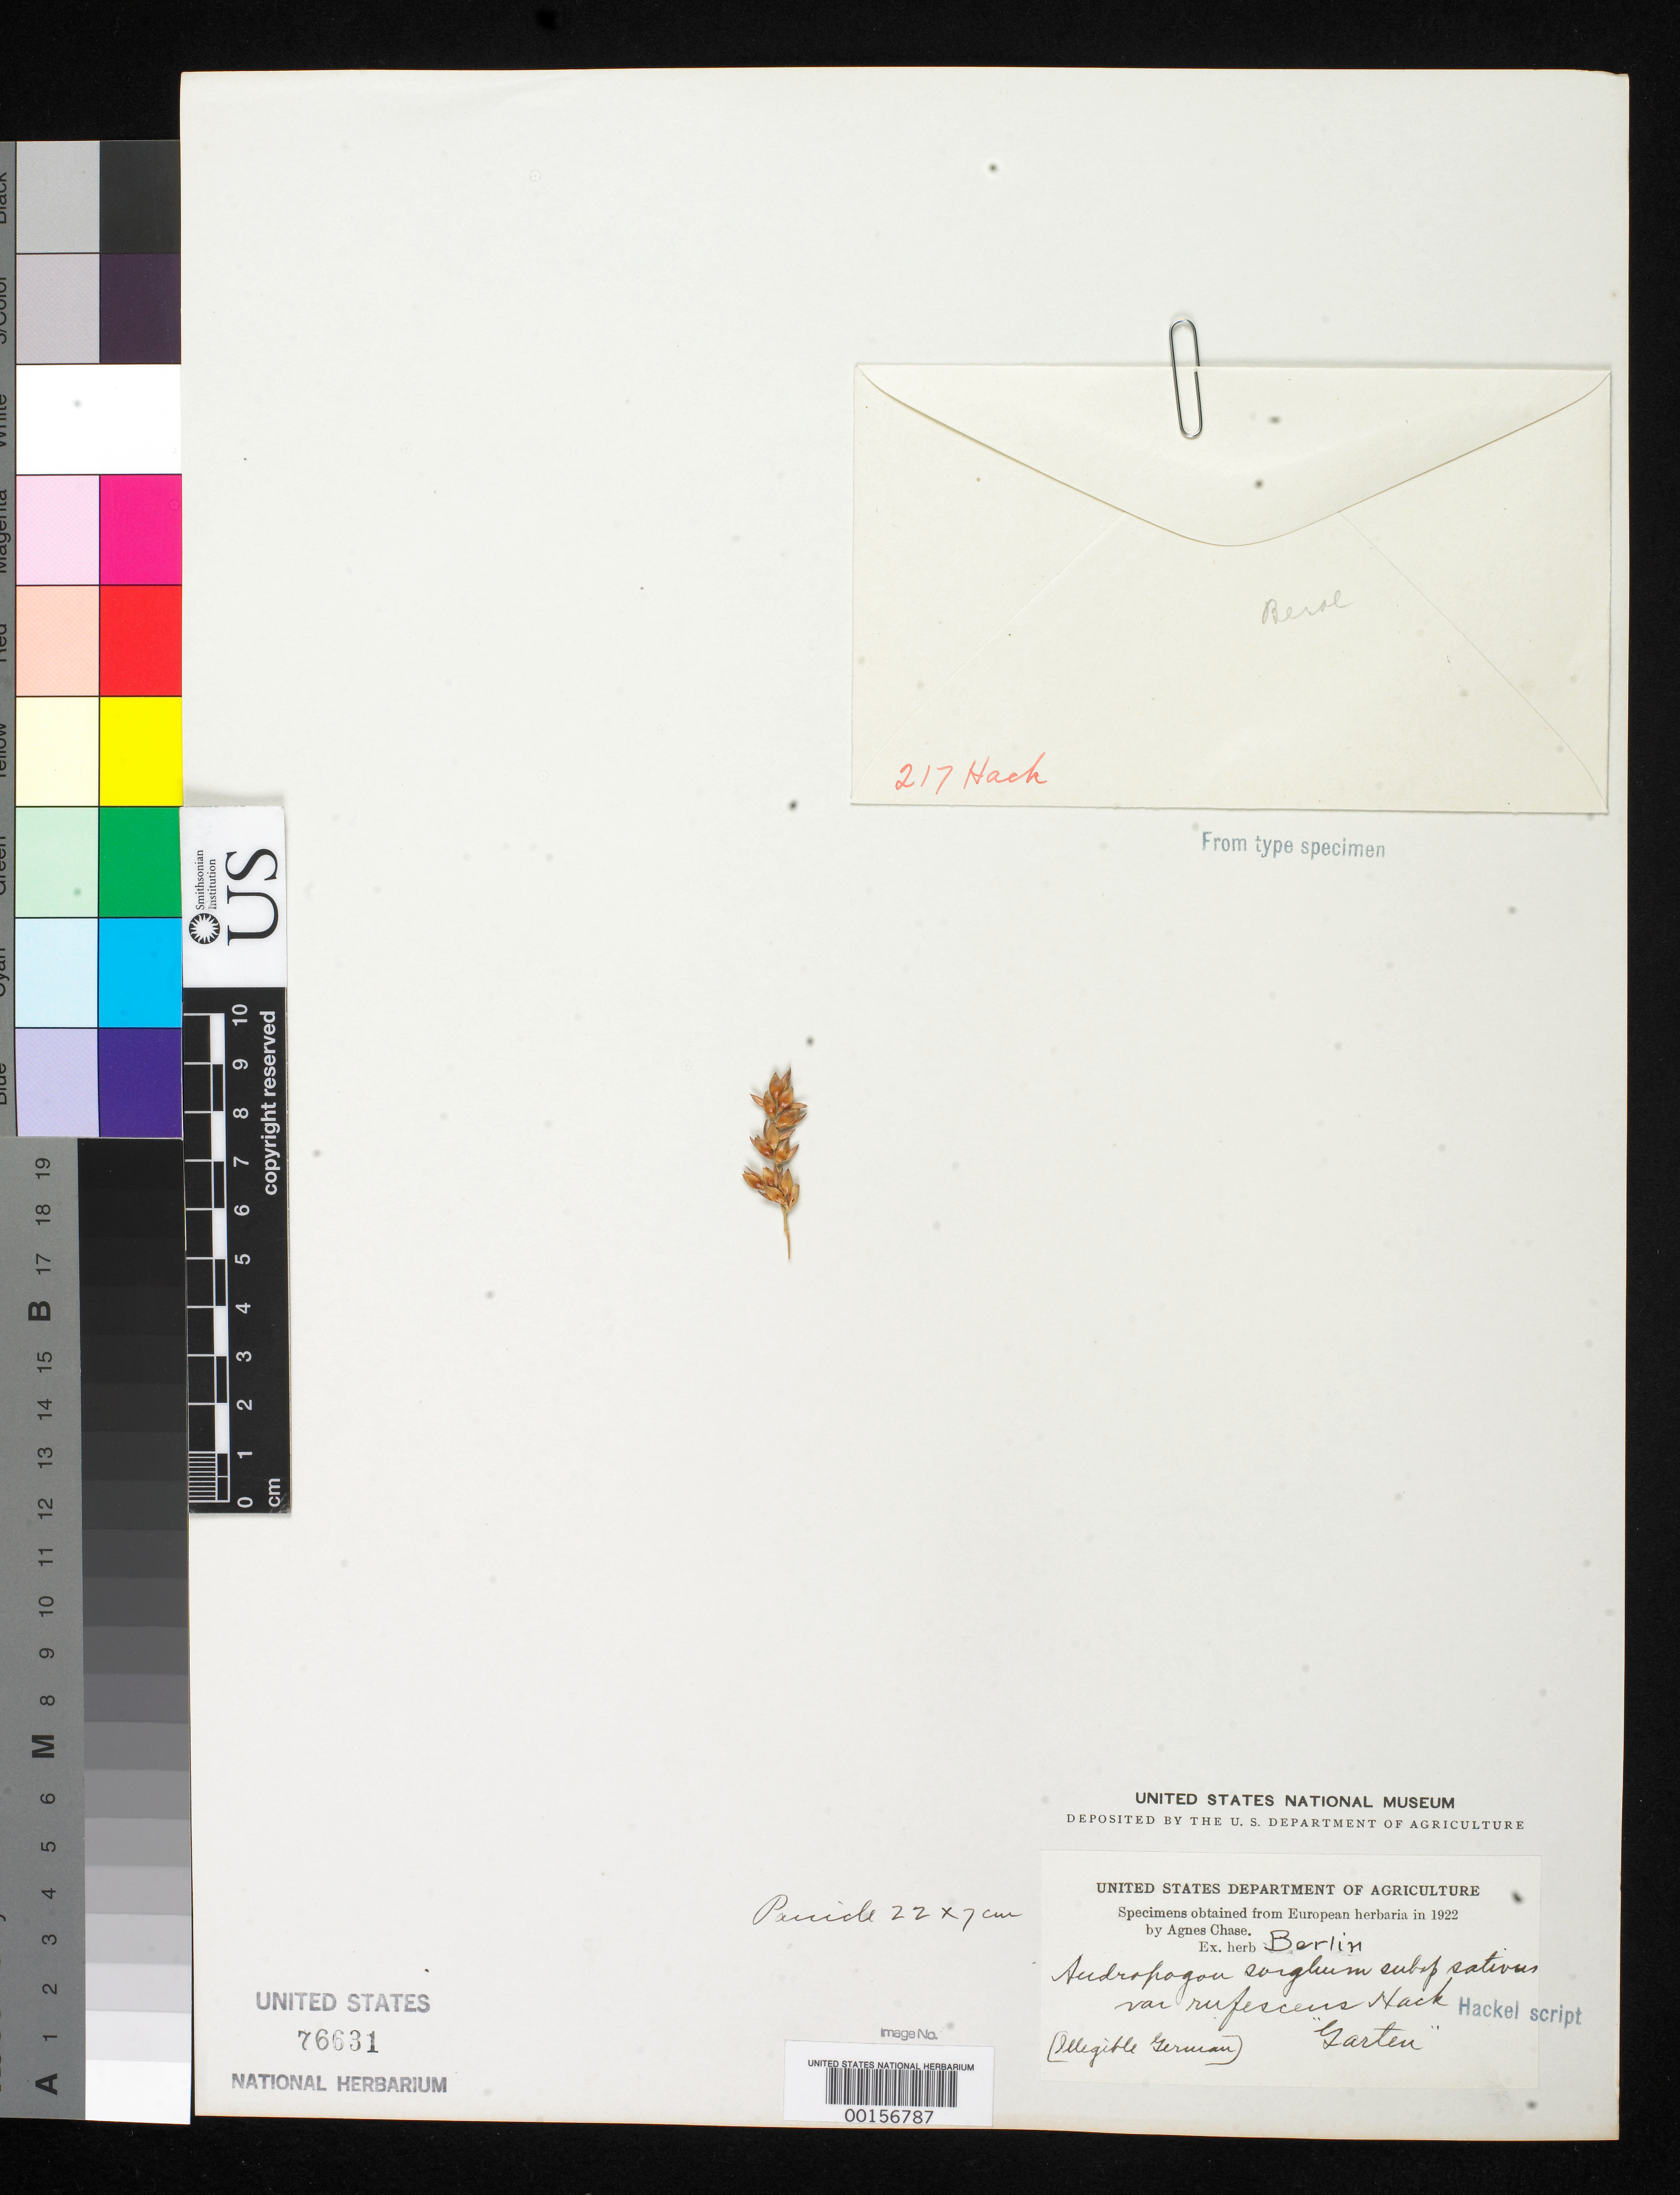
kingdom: Plantae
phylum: Tracheophyta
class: Liliopsida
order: Poales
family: Poaceae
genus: Andropogon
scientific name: Andropogon sorghum subsp. sativus var. rufescens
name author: Hack. in A. DC.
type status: Type Fragment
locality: Caffrorum.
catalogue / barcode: US 76631